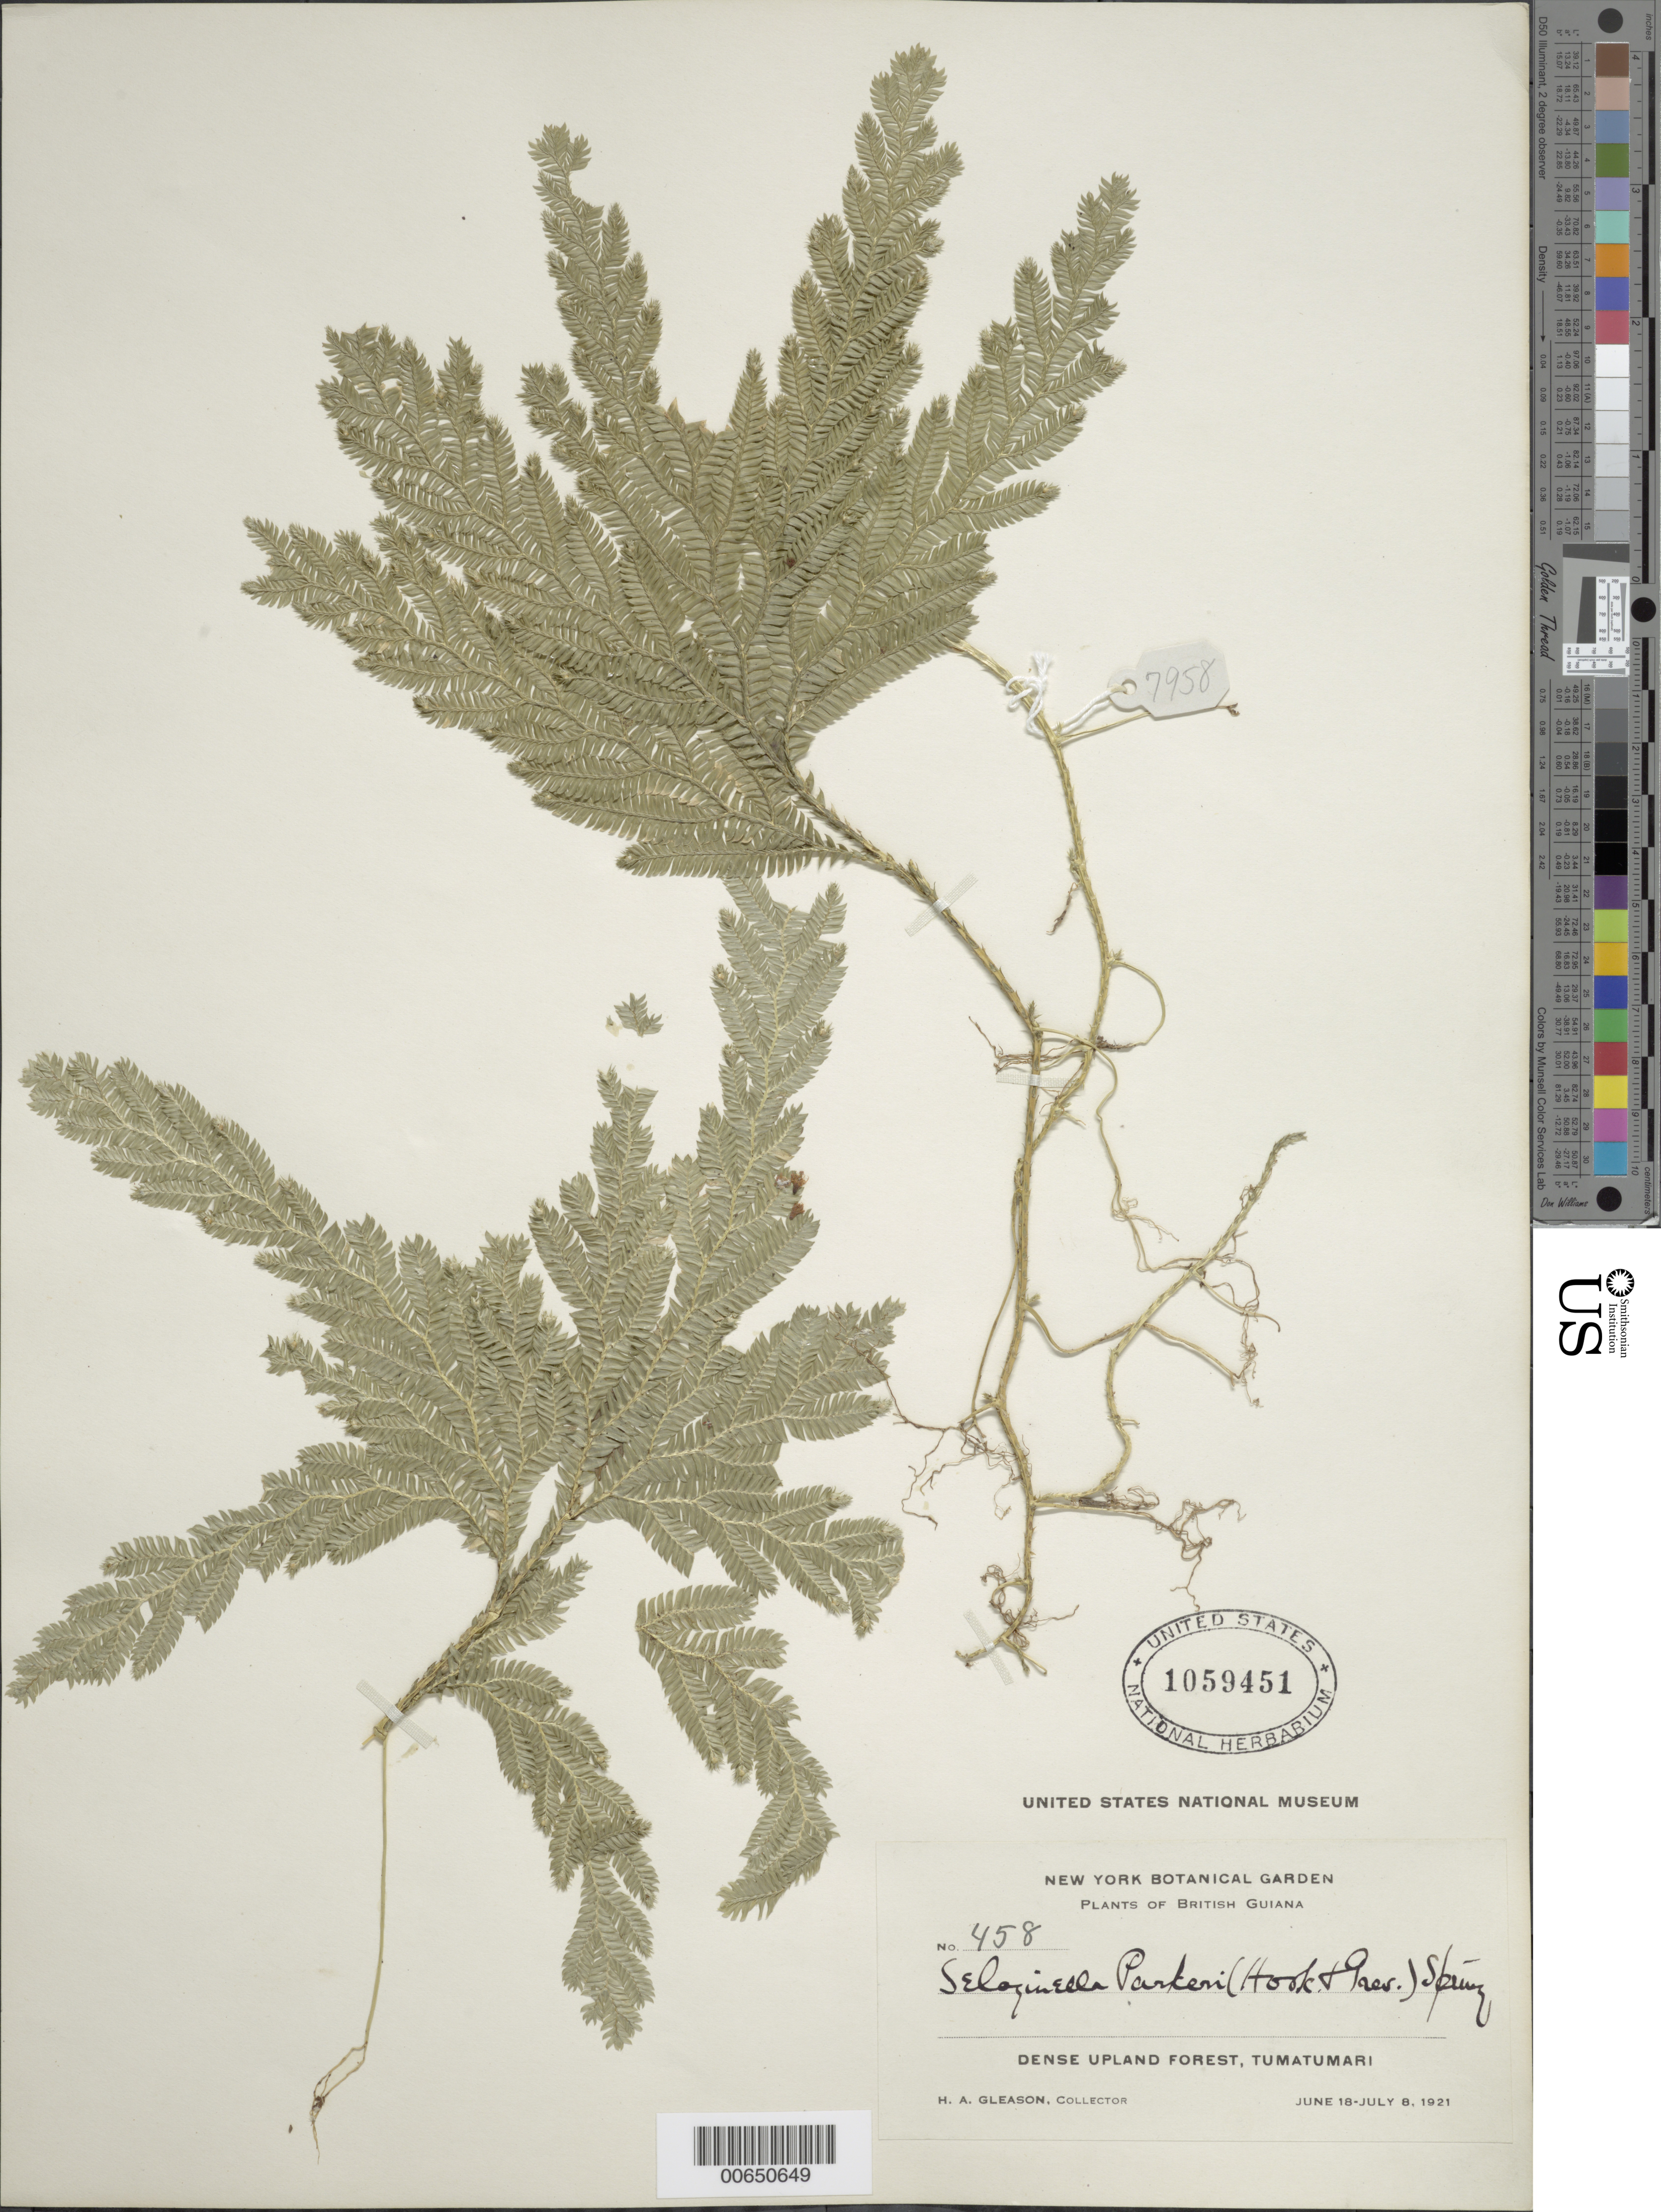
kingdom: Plantae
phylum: Tracheophyta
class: Lycopodiopsida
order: Selaginellales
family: Selaginellaceae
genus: Selaginella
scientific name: Selaginella parkeri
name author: (Hook. & Grev.) Spring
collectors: H. A. Gleason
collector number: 458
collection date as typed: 18-Jun-21 to 8-Jul-21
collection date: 1921-06-18/1921-07-08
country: Guyana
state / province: Potaro-Siparuni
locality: Tumatumari Village, Potaro R.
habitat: Dense upland forest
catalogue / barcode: US 1059451